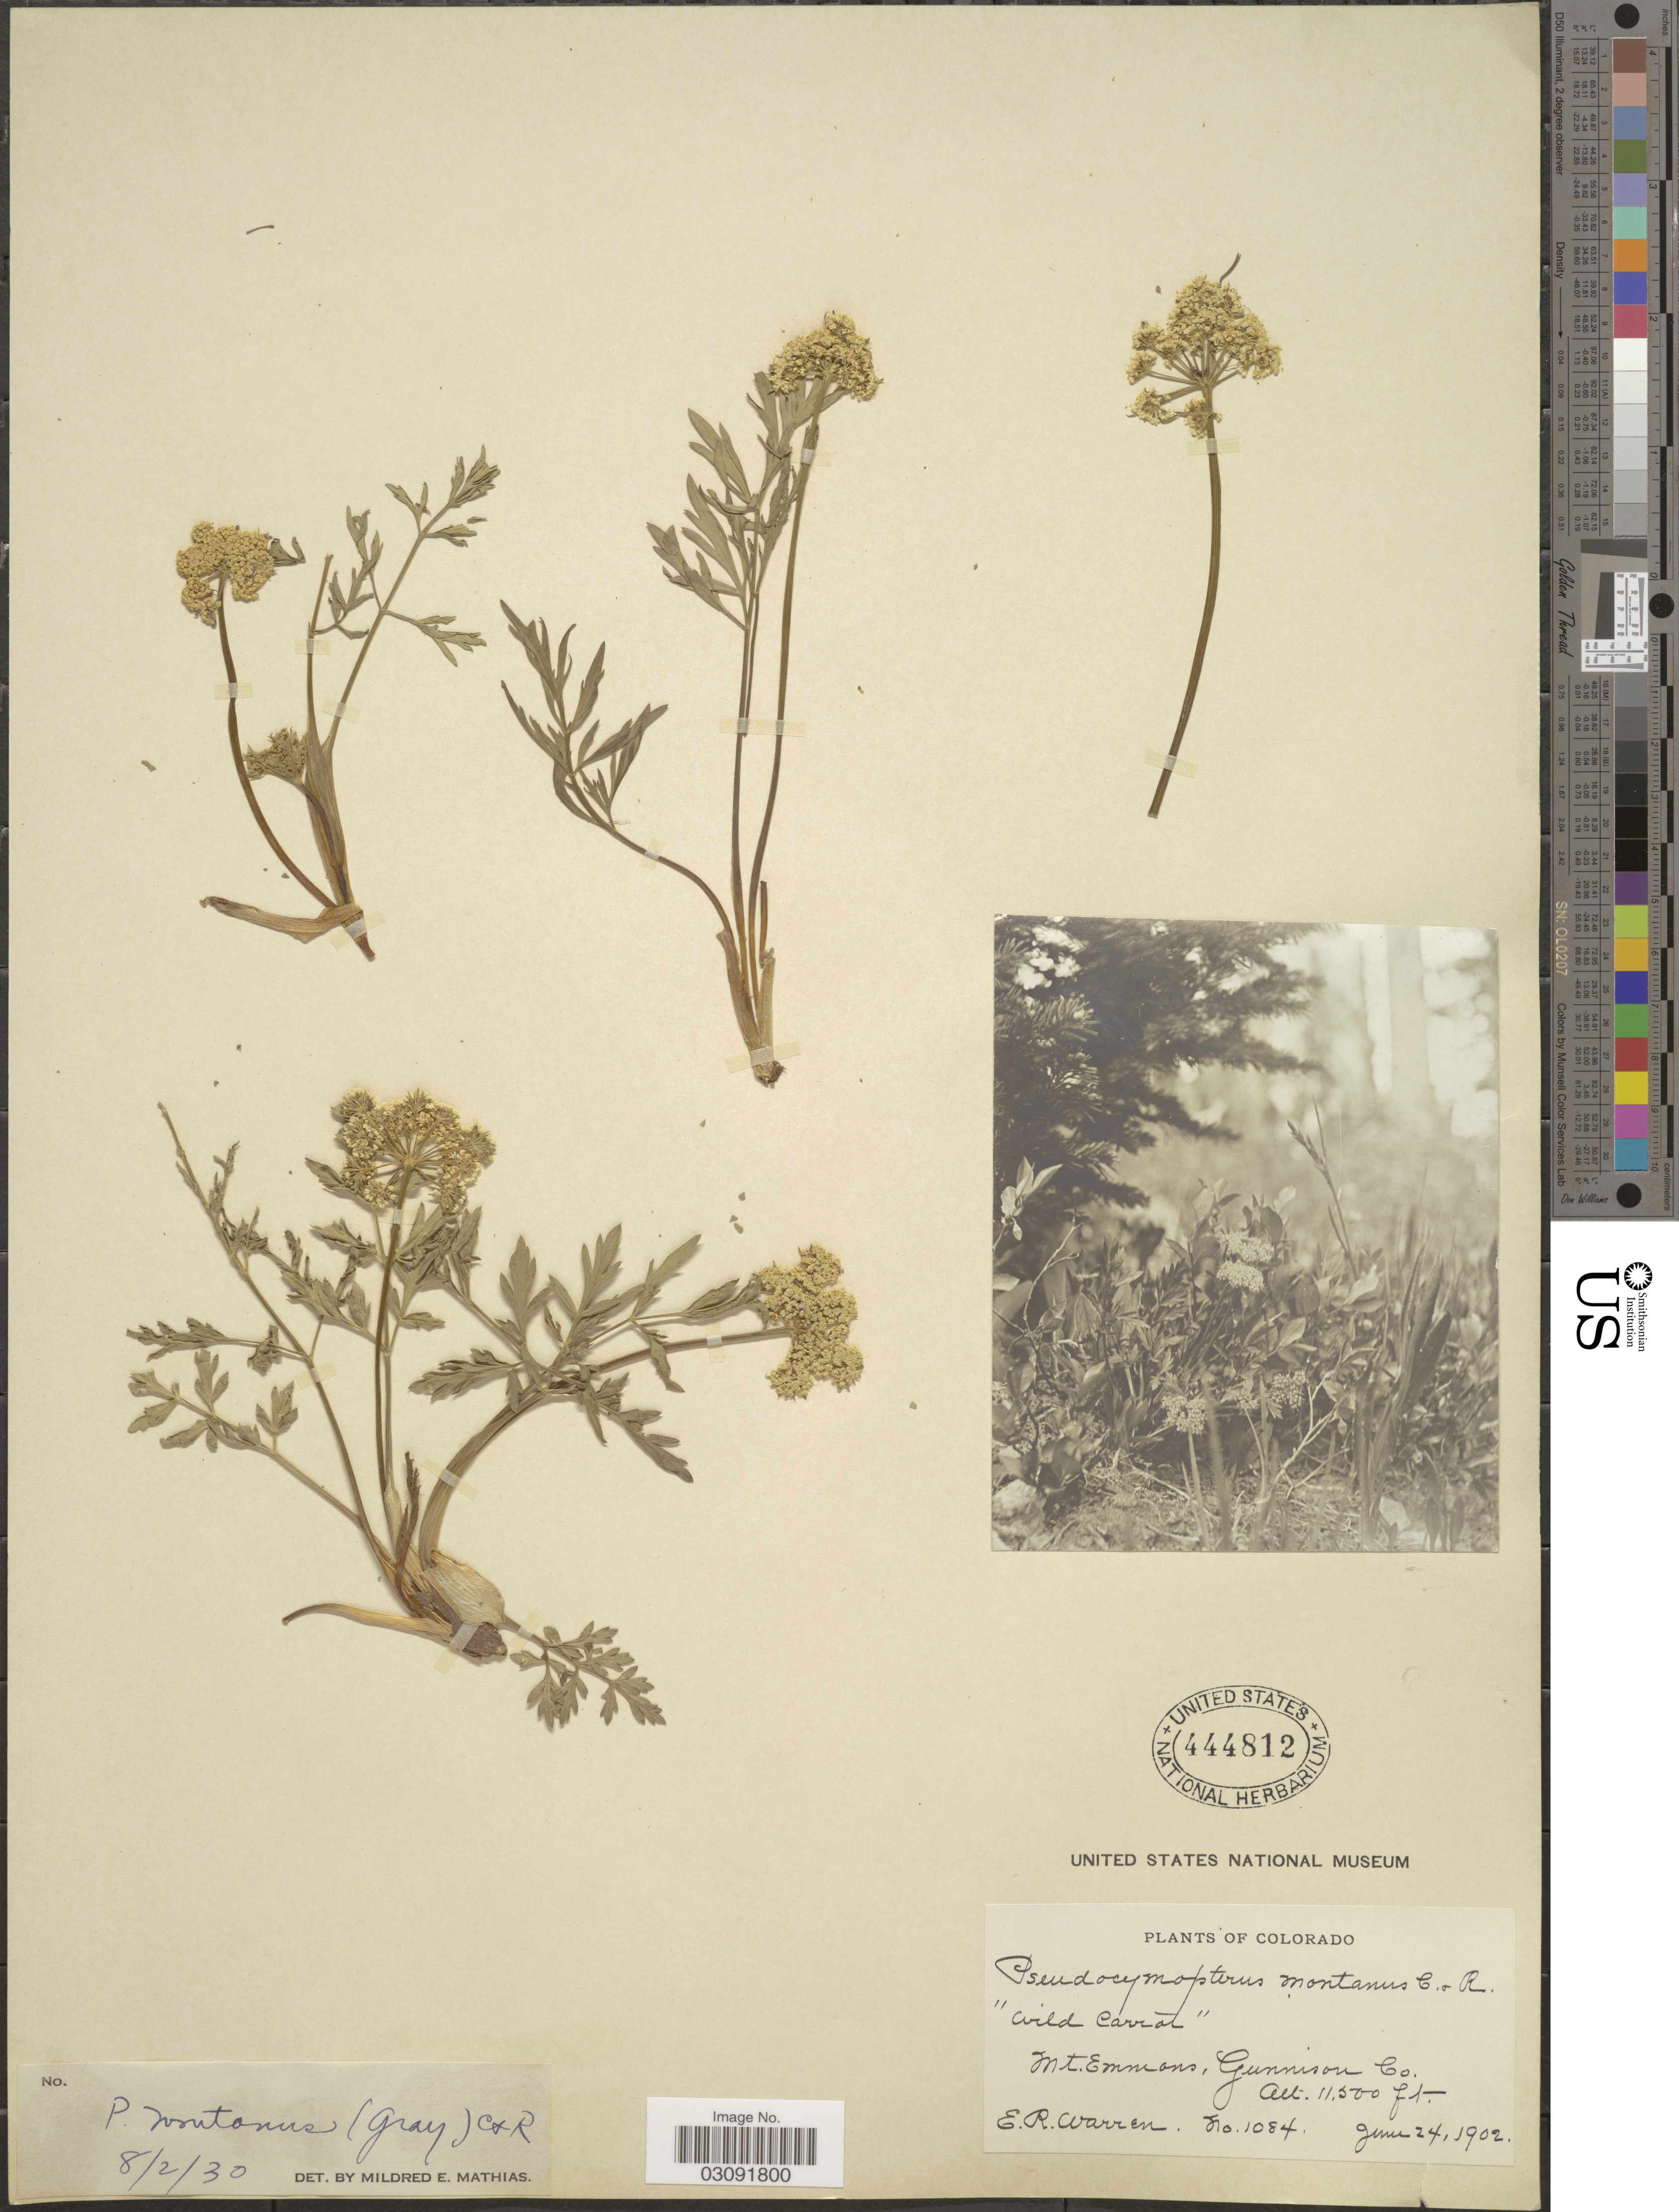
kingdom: Plantae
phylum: Tracheophyta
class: Magnoliopsida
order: Apiales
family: Apiaceae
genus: Pseudocymopterus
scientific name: Pseudocymopterus montanus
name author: (A. Gray) J.M. Coult. & Rose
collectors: E. Warren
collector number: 1084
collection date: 1902-06-24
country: United States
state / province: Colorado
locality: Mt. Emmons, Gunnison Co.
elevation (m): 3505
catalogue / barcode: US 444812